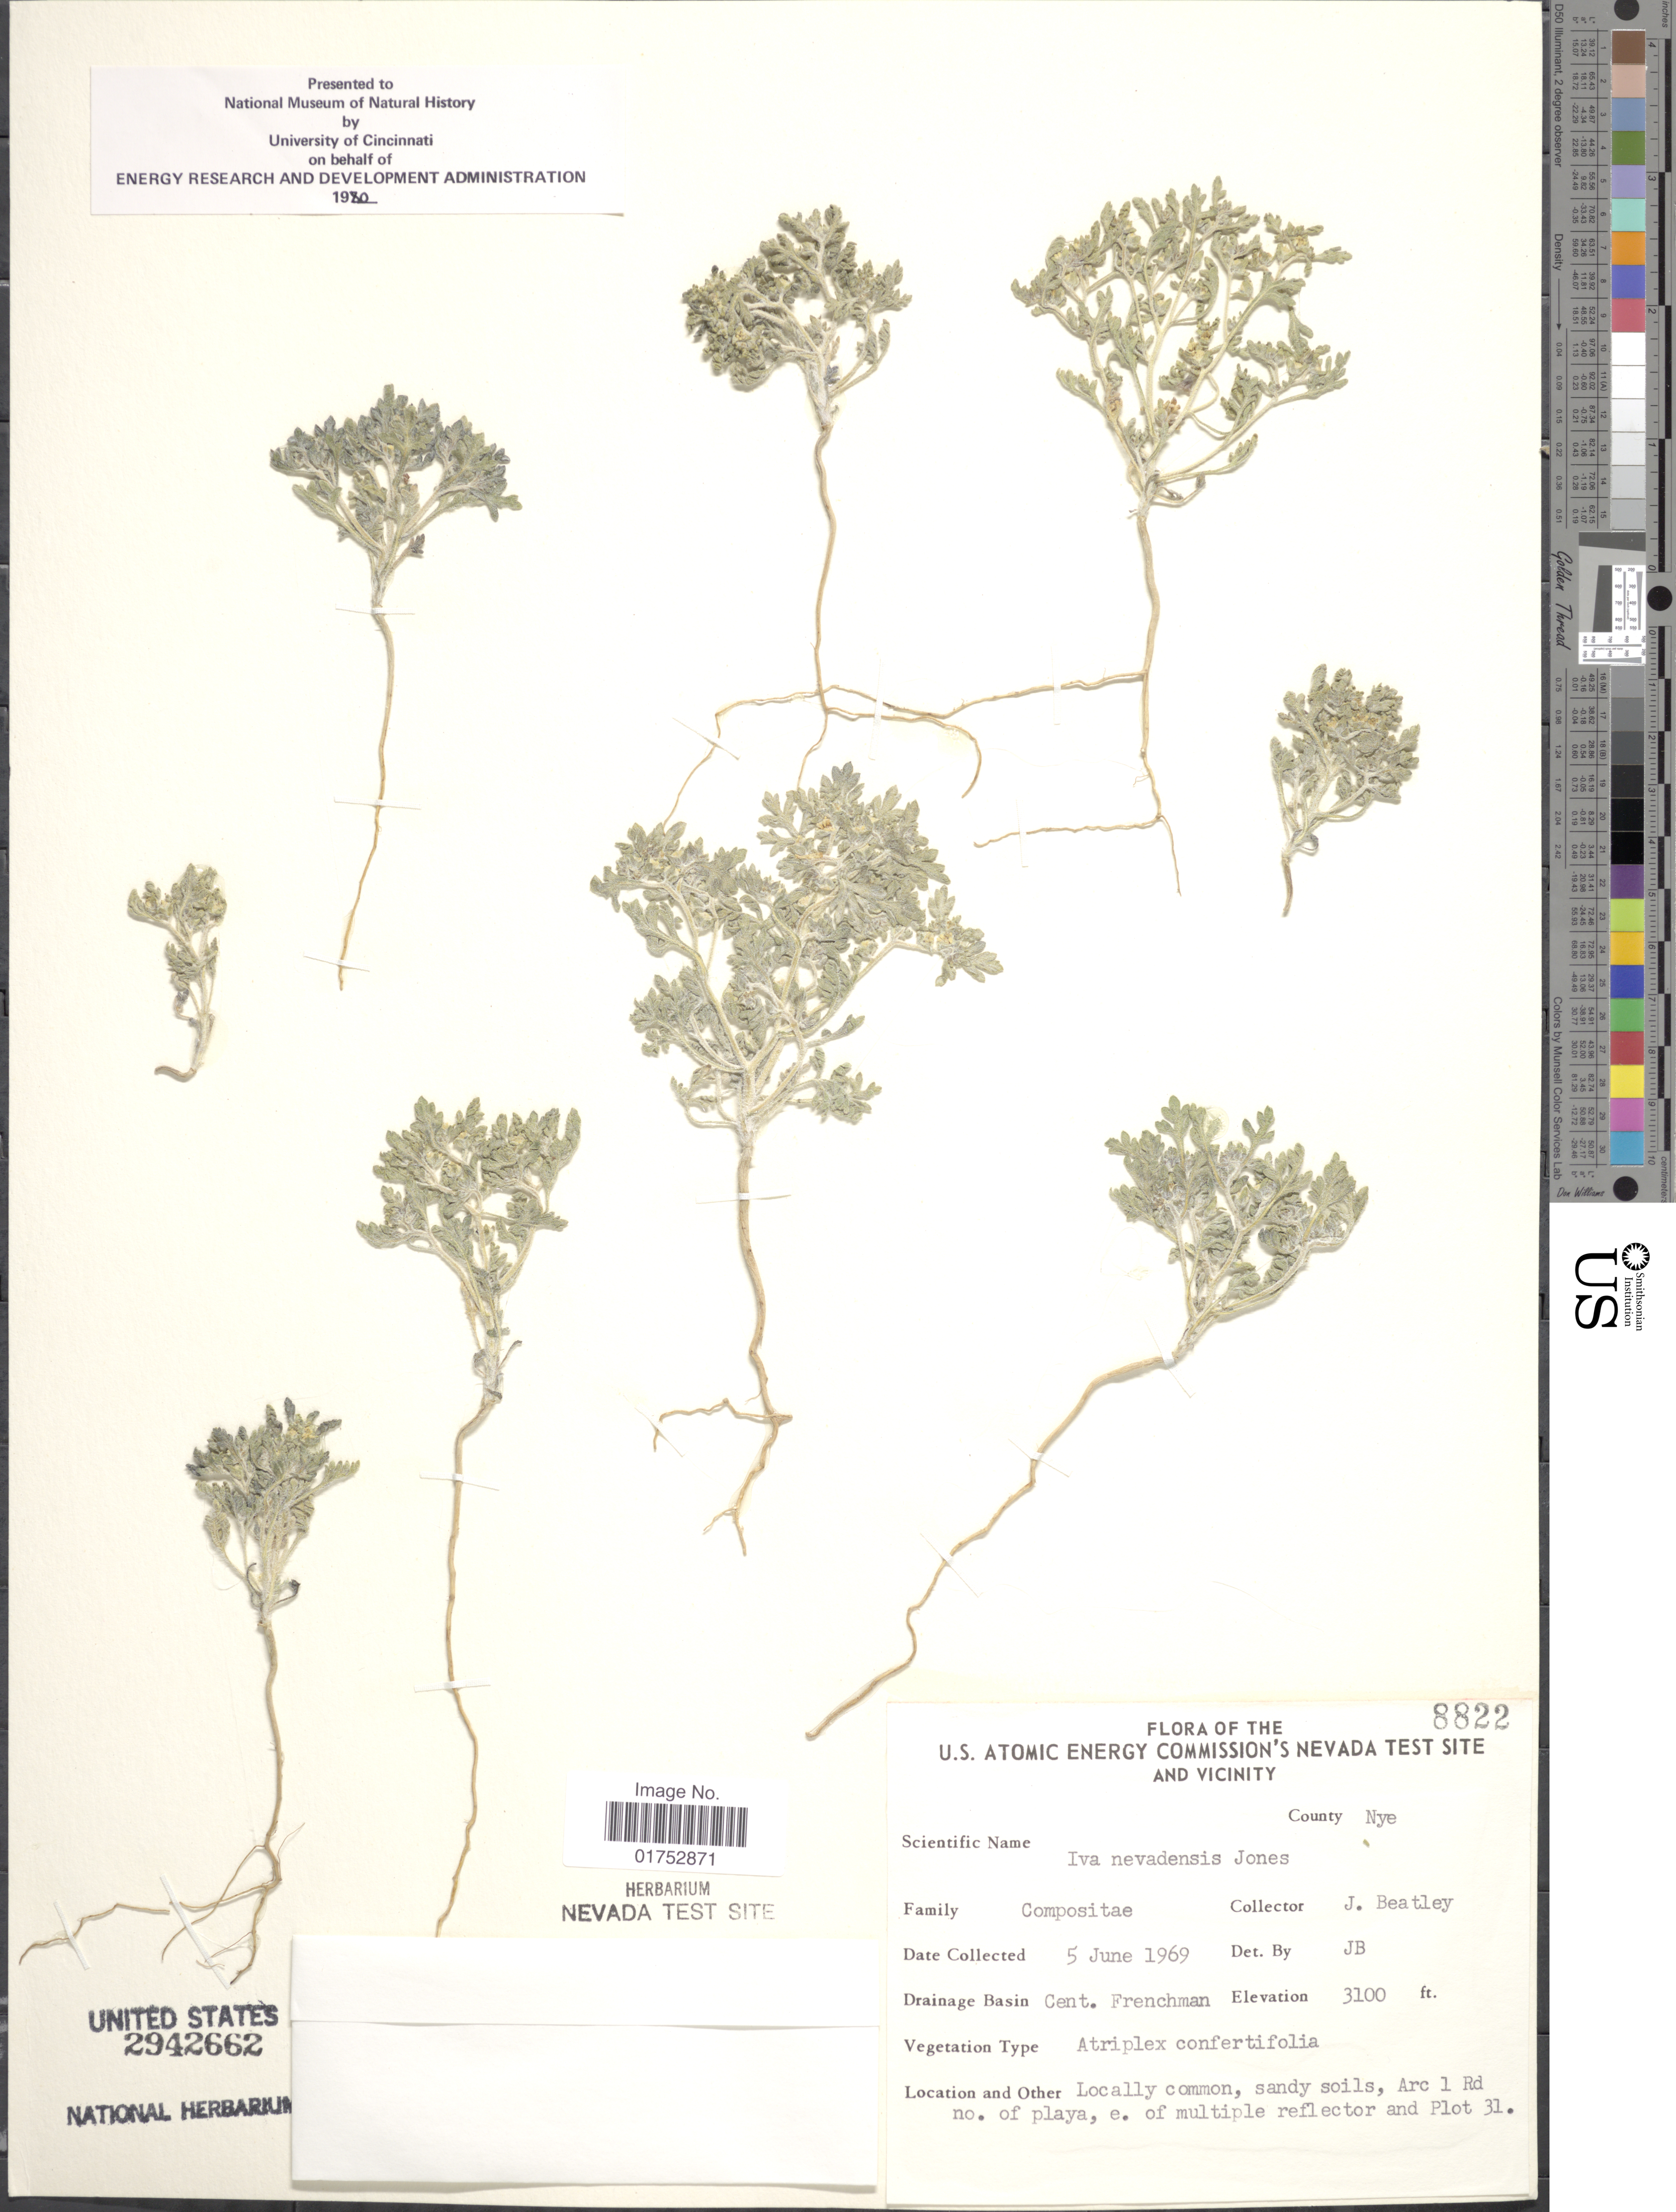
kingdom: Plantae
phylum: Tracheophyta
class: Magnoliopsida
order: Asterales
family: Asteraceae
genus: Iva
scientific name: Iva nevadensis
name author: M.E. Jones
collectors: J. C. Beatley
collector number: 8822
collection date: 1969-06-05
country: United States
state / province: Nevada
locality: U. S. Atomic Energy Commission's Nevada Test Site and Vicinity, County Nye, Cent. Frenchman, Arc 1 Rd no. of playa, e. of multiple reflector and Plot 31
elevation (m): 945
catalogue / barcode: US 2942662